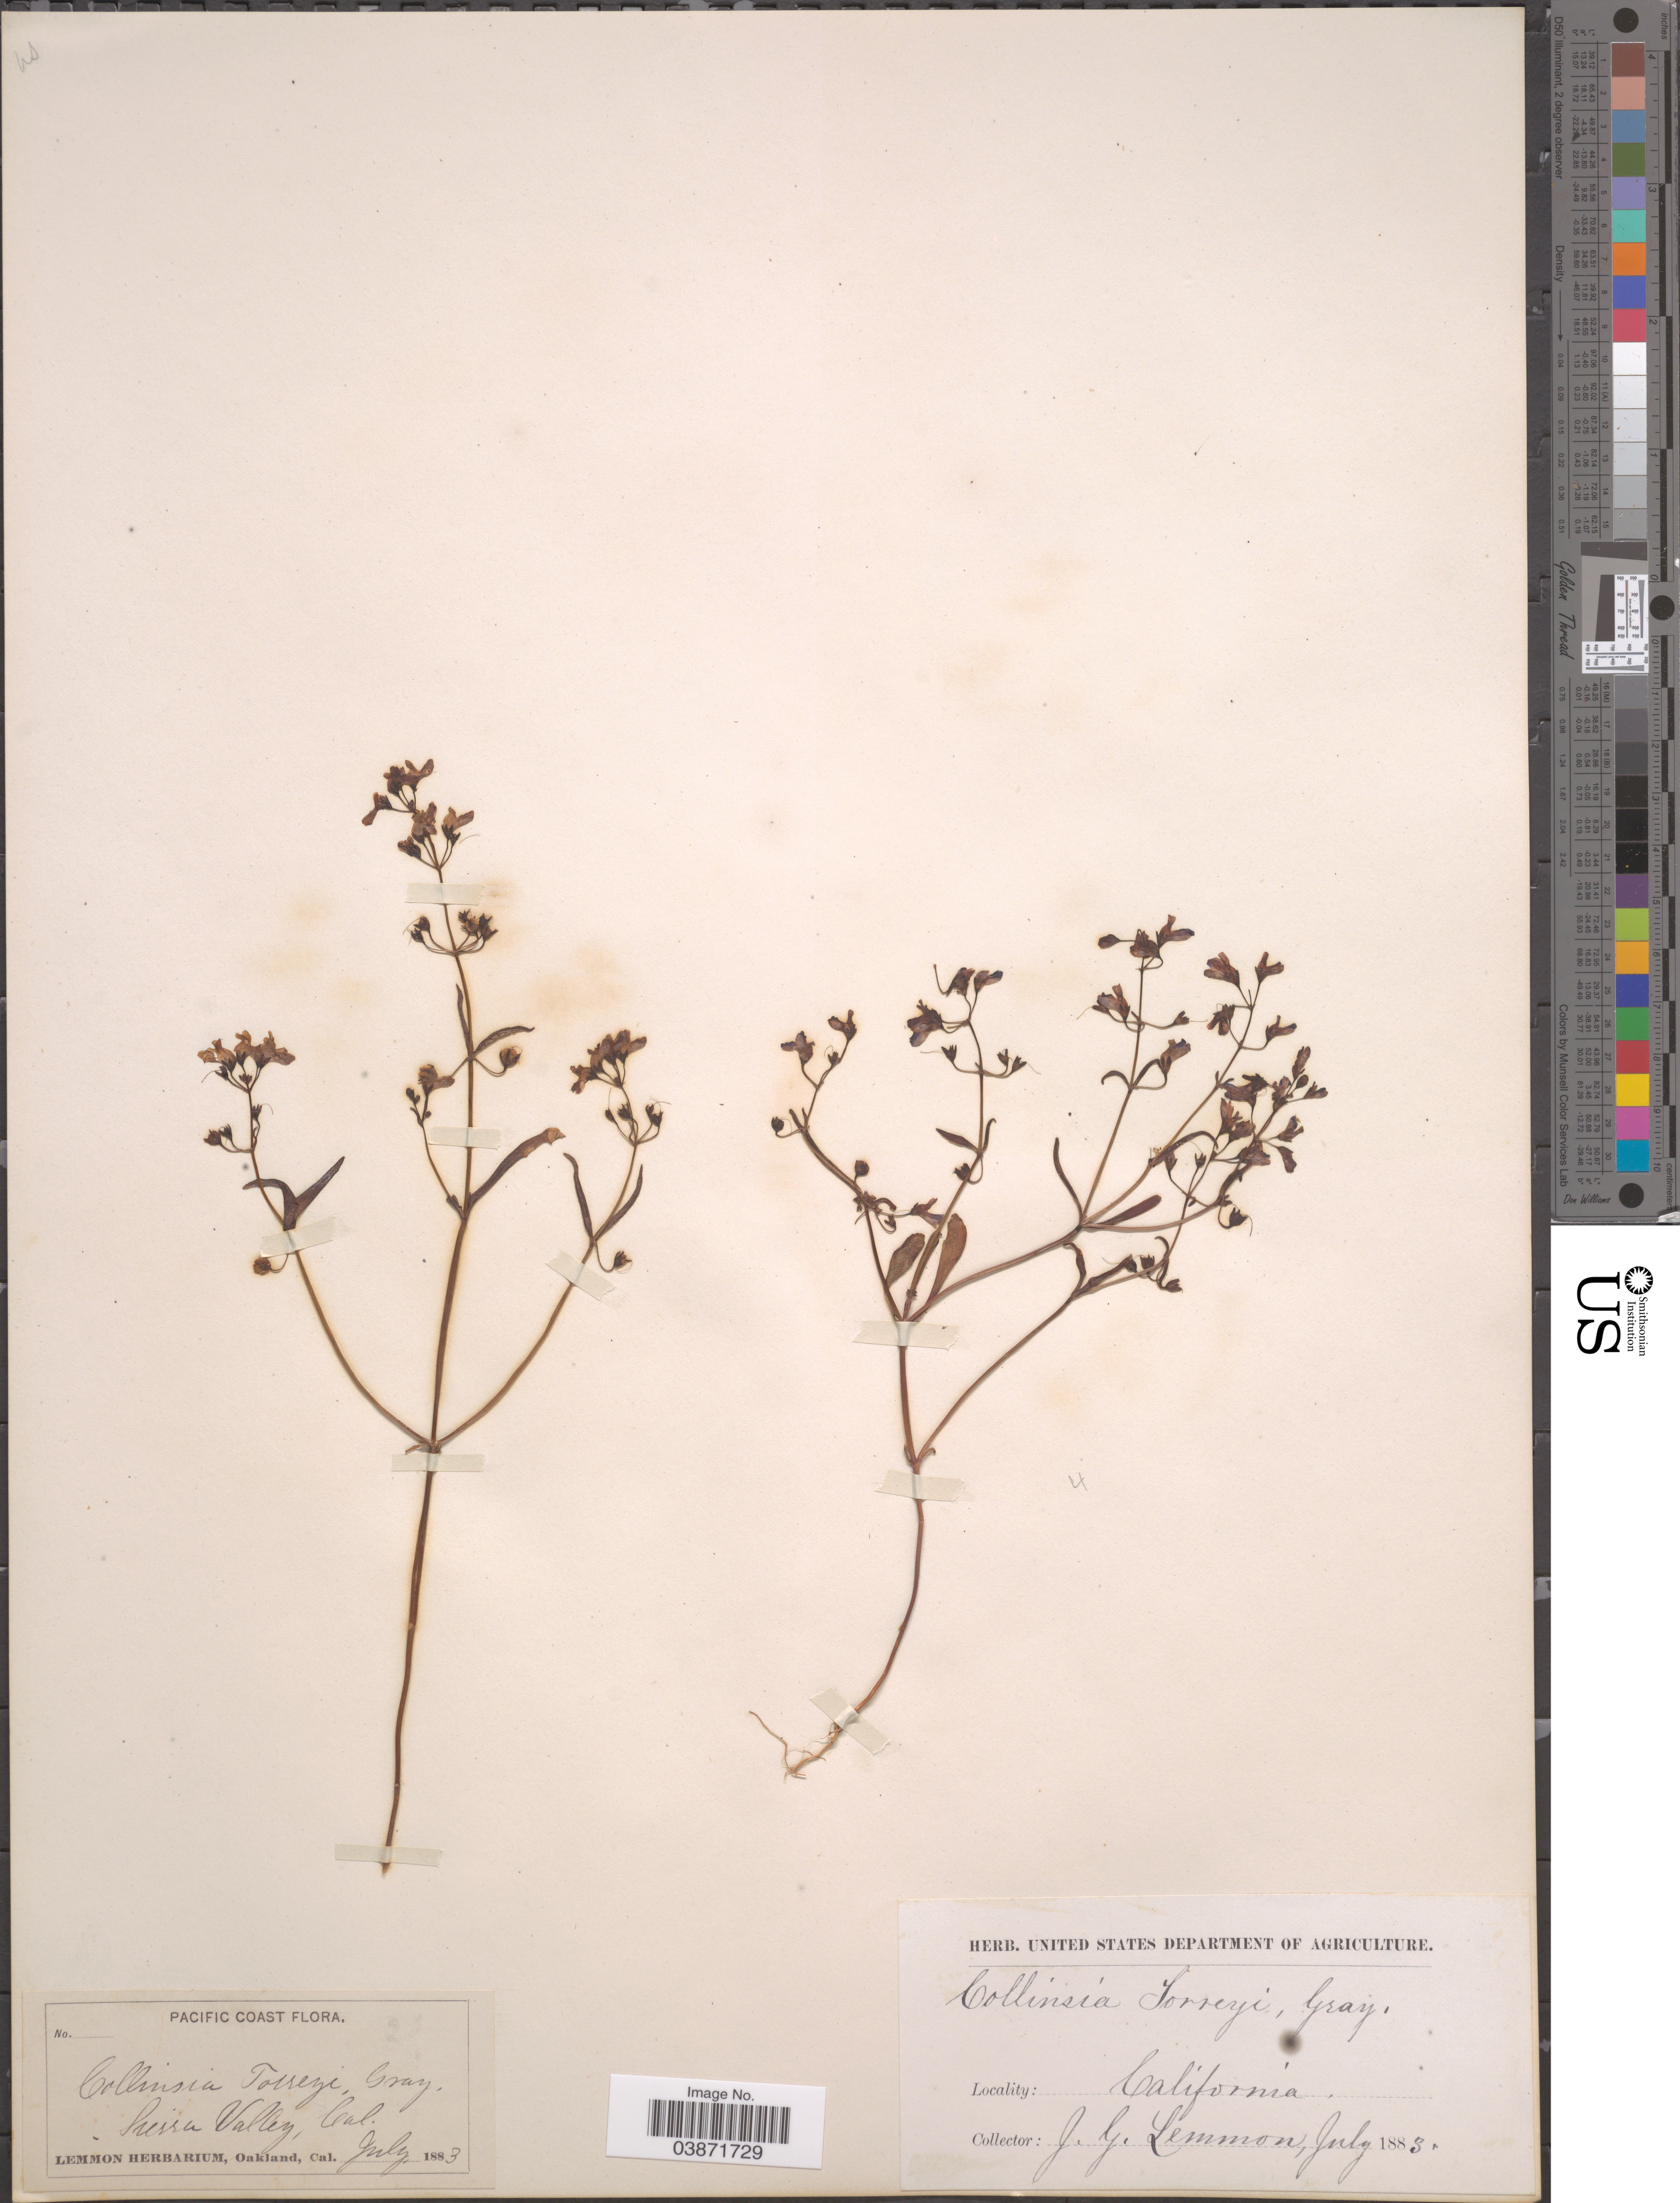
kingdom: Plantae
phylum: Tracheophyta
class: Magnoliopsida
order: Lamiales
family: Plantaginaceae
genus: Collinsia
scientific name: Collinsia torreyi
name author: A. Gray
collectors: J. Lemmon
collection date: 1883-07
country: United States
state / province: California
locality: Pacific Coast. Sierra Valley.